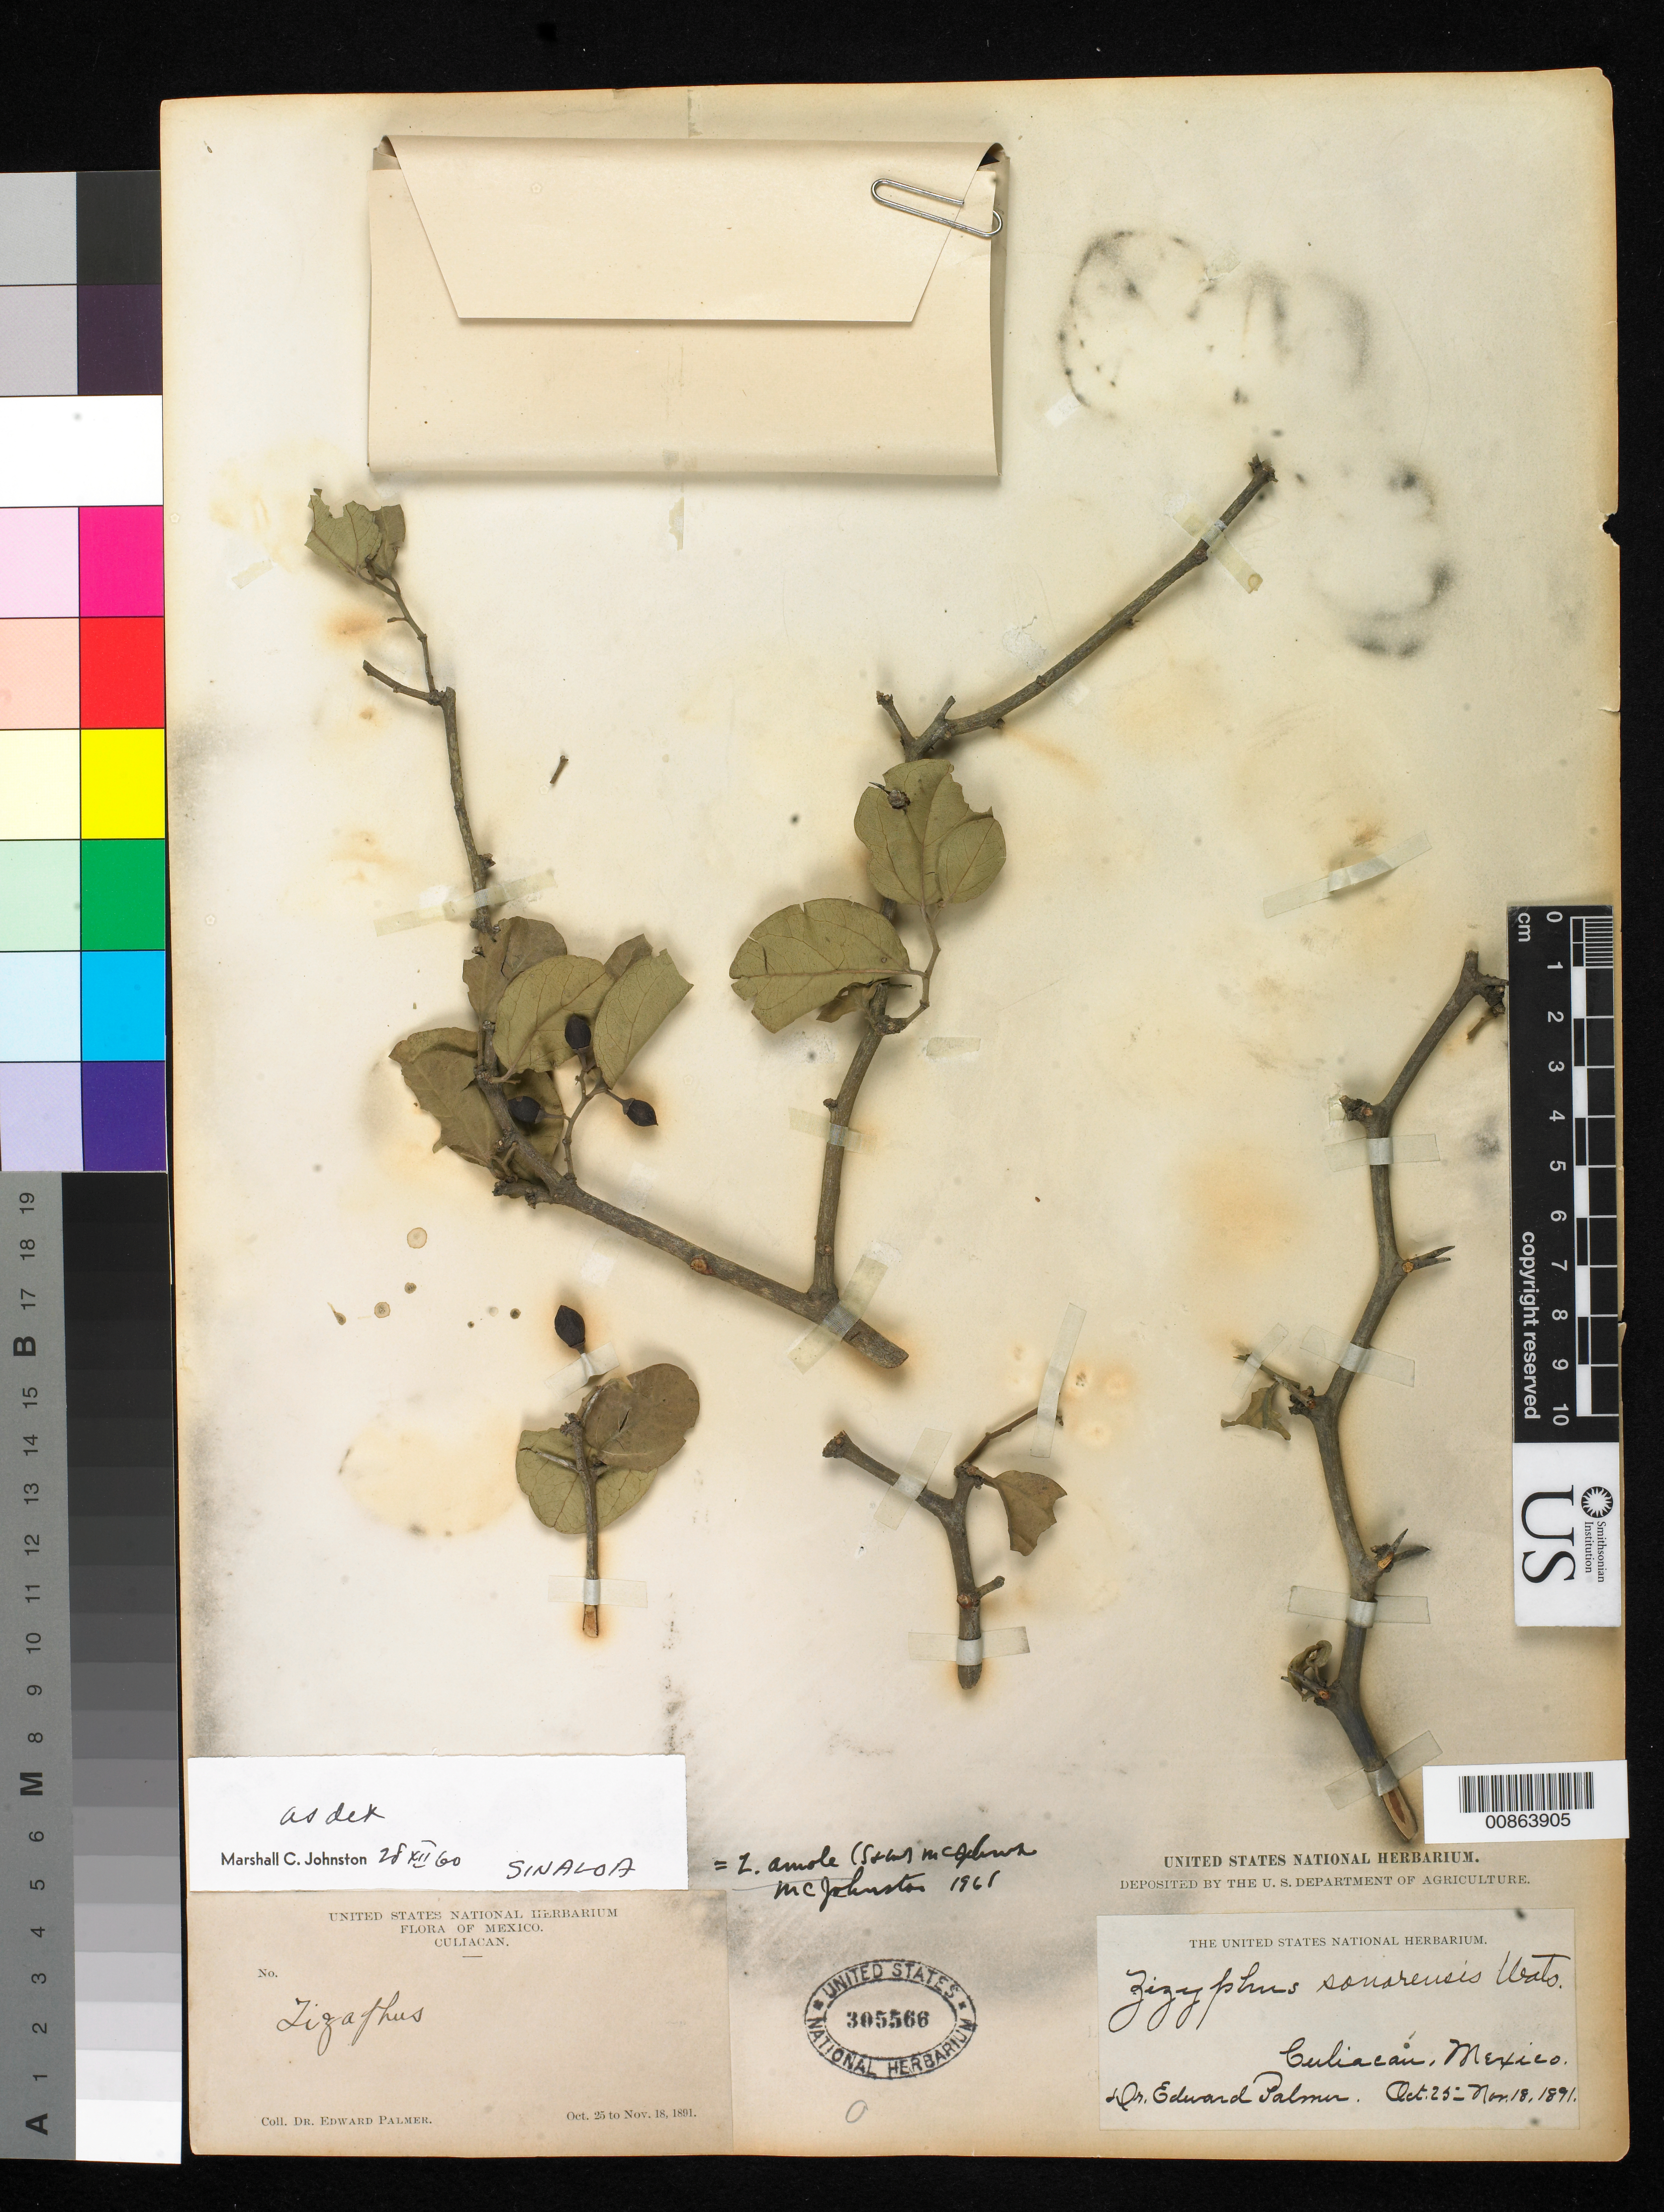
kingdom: Plantae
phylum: Tracheophyta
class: Magnoliopsida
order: Rosales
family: Rhamnaceae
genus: Sarcomphalus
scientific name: Sarcomphalus amole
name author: (Sessé & Moc.) Hauenschild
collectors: E. Palmer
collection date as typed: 25 Oct 1891 to 18 Nov 1891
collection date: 1891-10-25/1891-11-18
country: Mexico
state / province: Sinaloa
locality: Culiacan, Sinaloa.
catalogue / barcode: US 305566